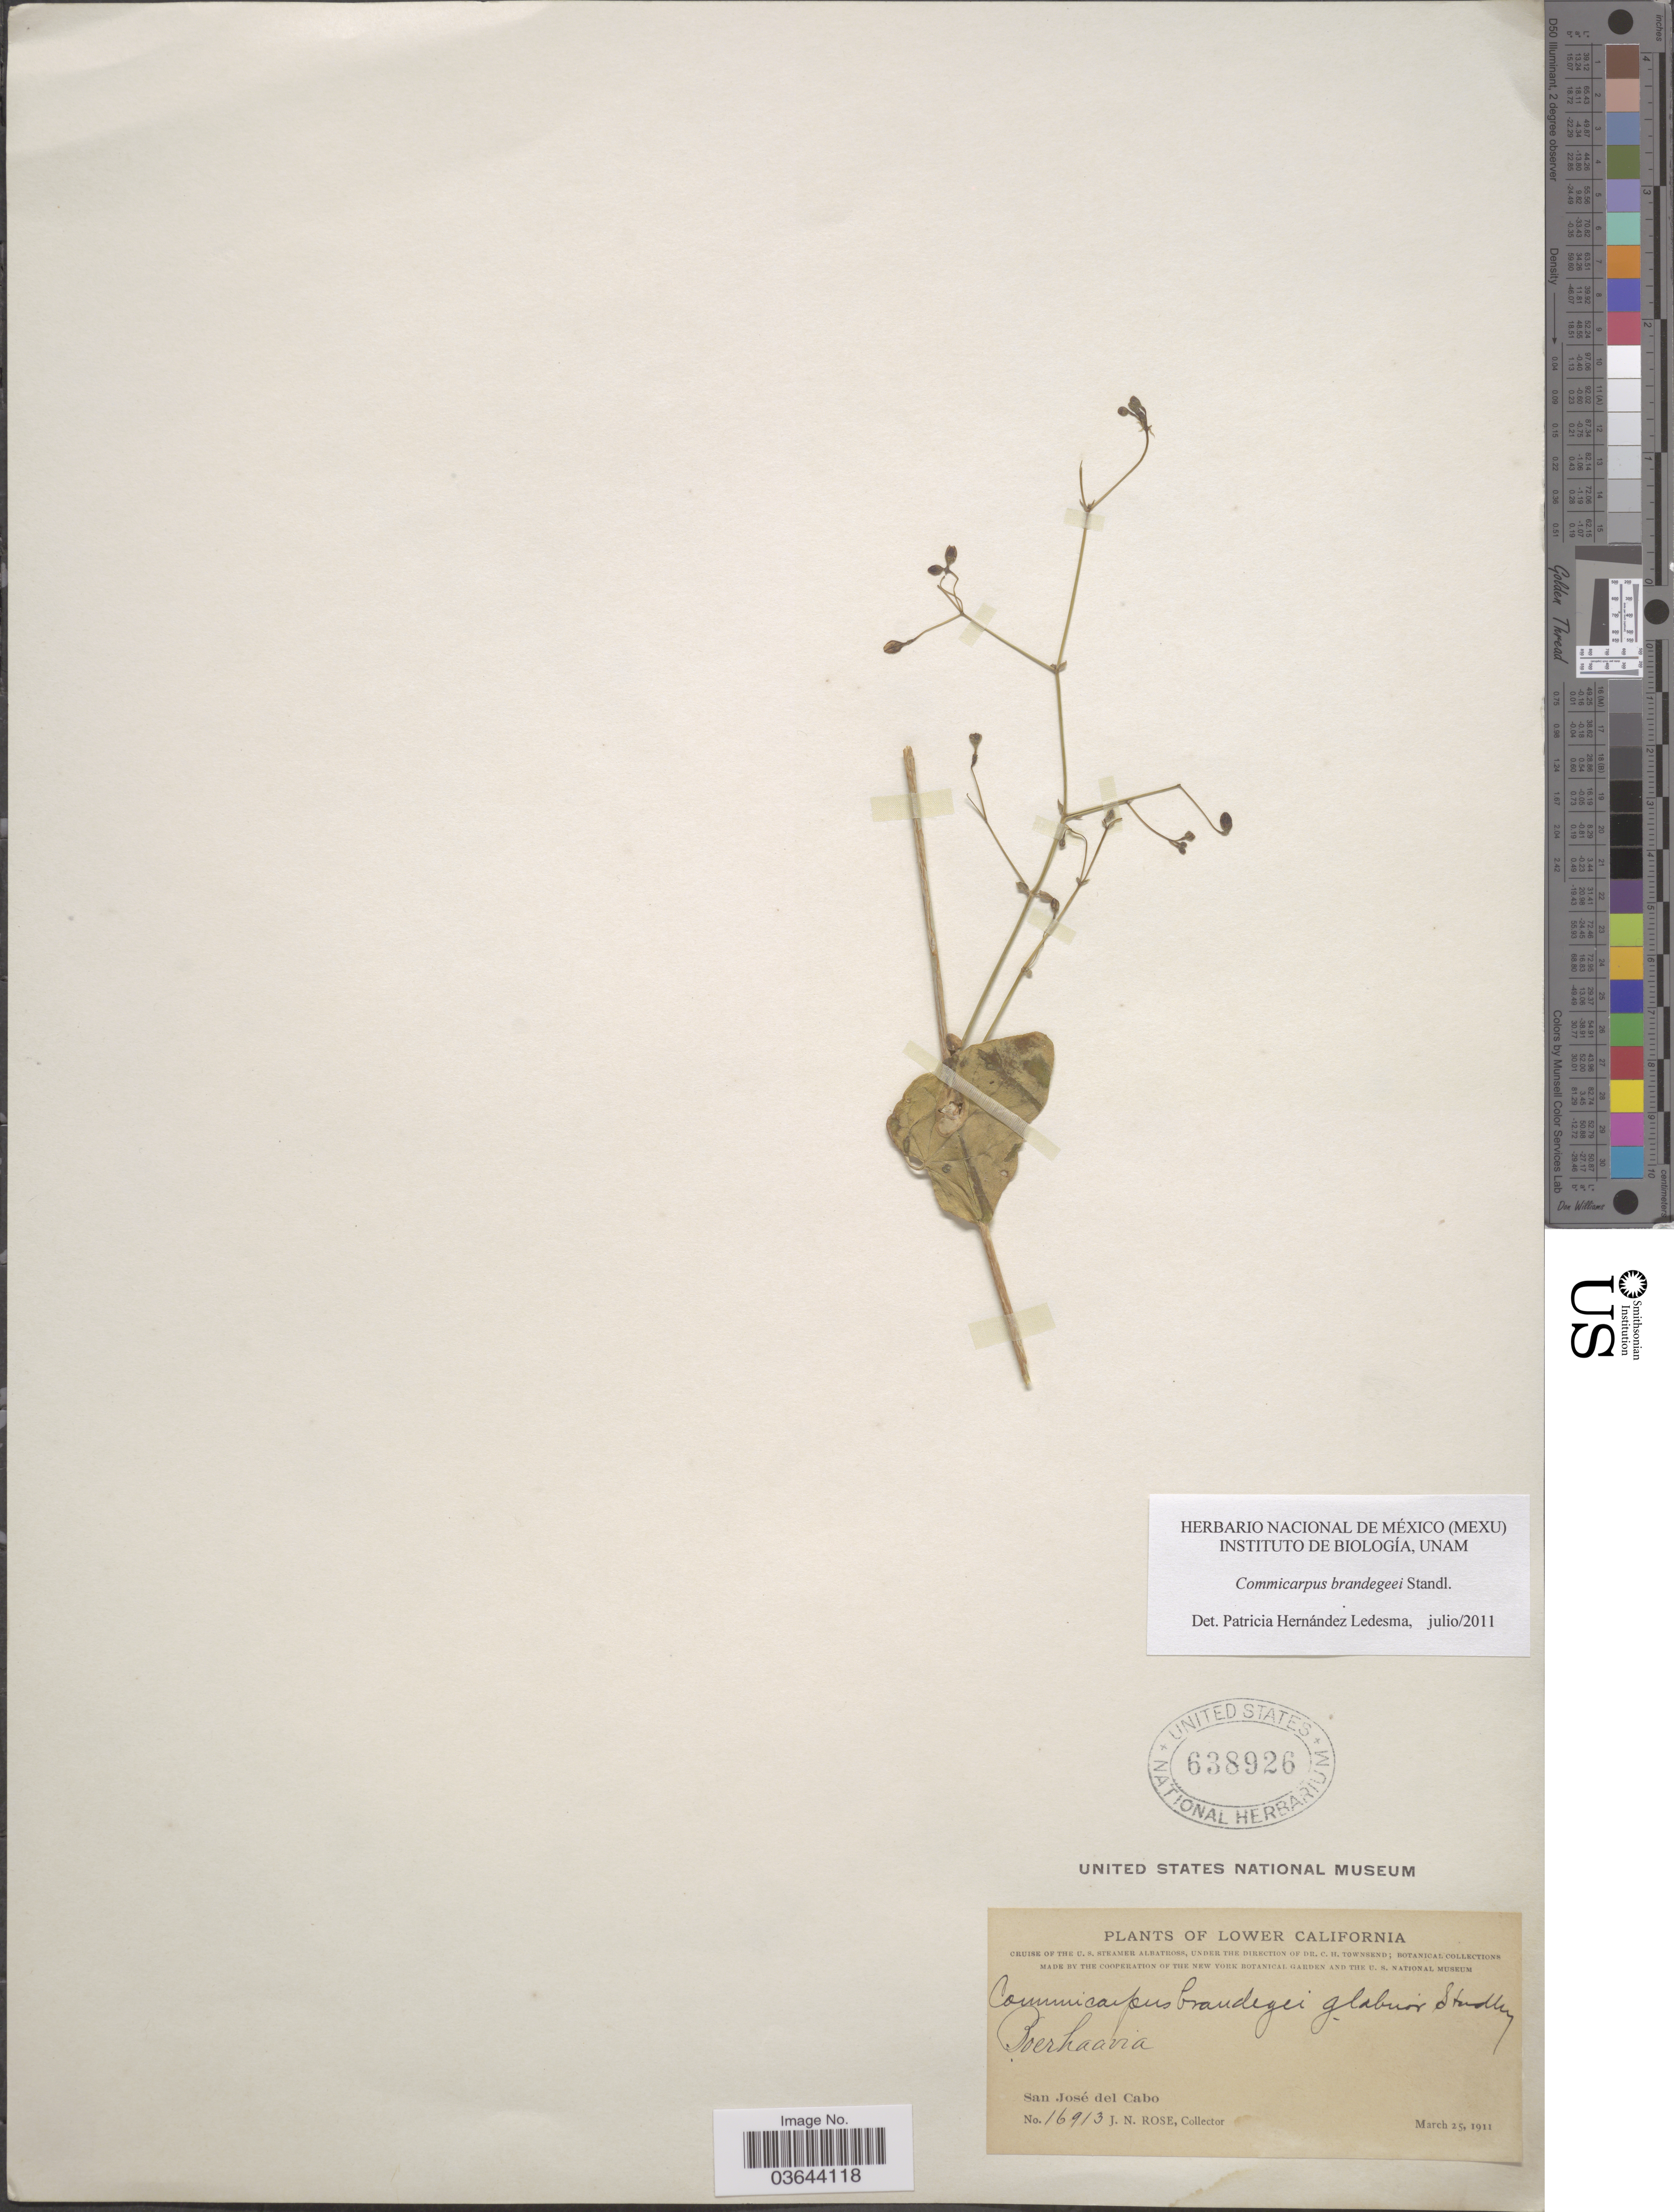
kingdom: Plantae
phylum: Tracheophyta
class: Magnoliopsida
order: Caryophyllales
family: Nyctaginaceae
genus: Commicarpus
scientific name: Commicarpus brandegeei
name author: (Standl.) Standl.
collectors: J. N. Rose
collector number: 16913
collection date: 1911-03-25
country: Mexico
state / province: Baja California Sur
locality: Lower California. San José del Cabo.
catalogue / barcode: US 638926